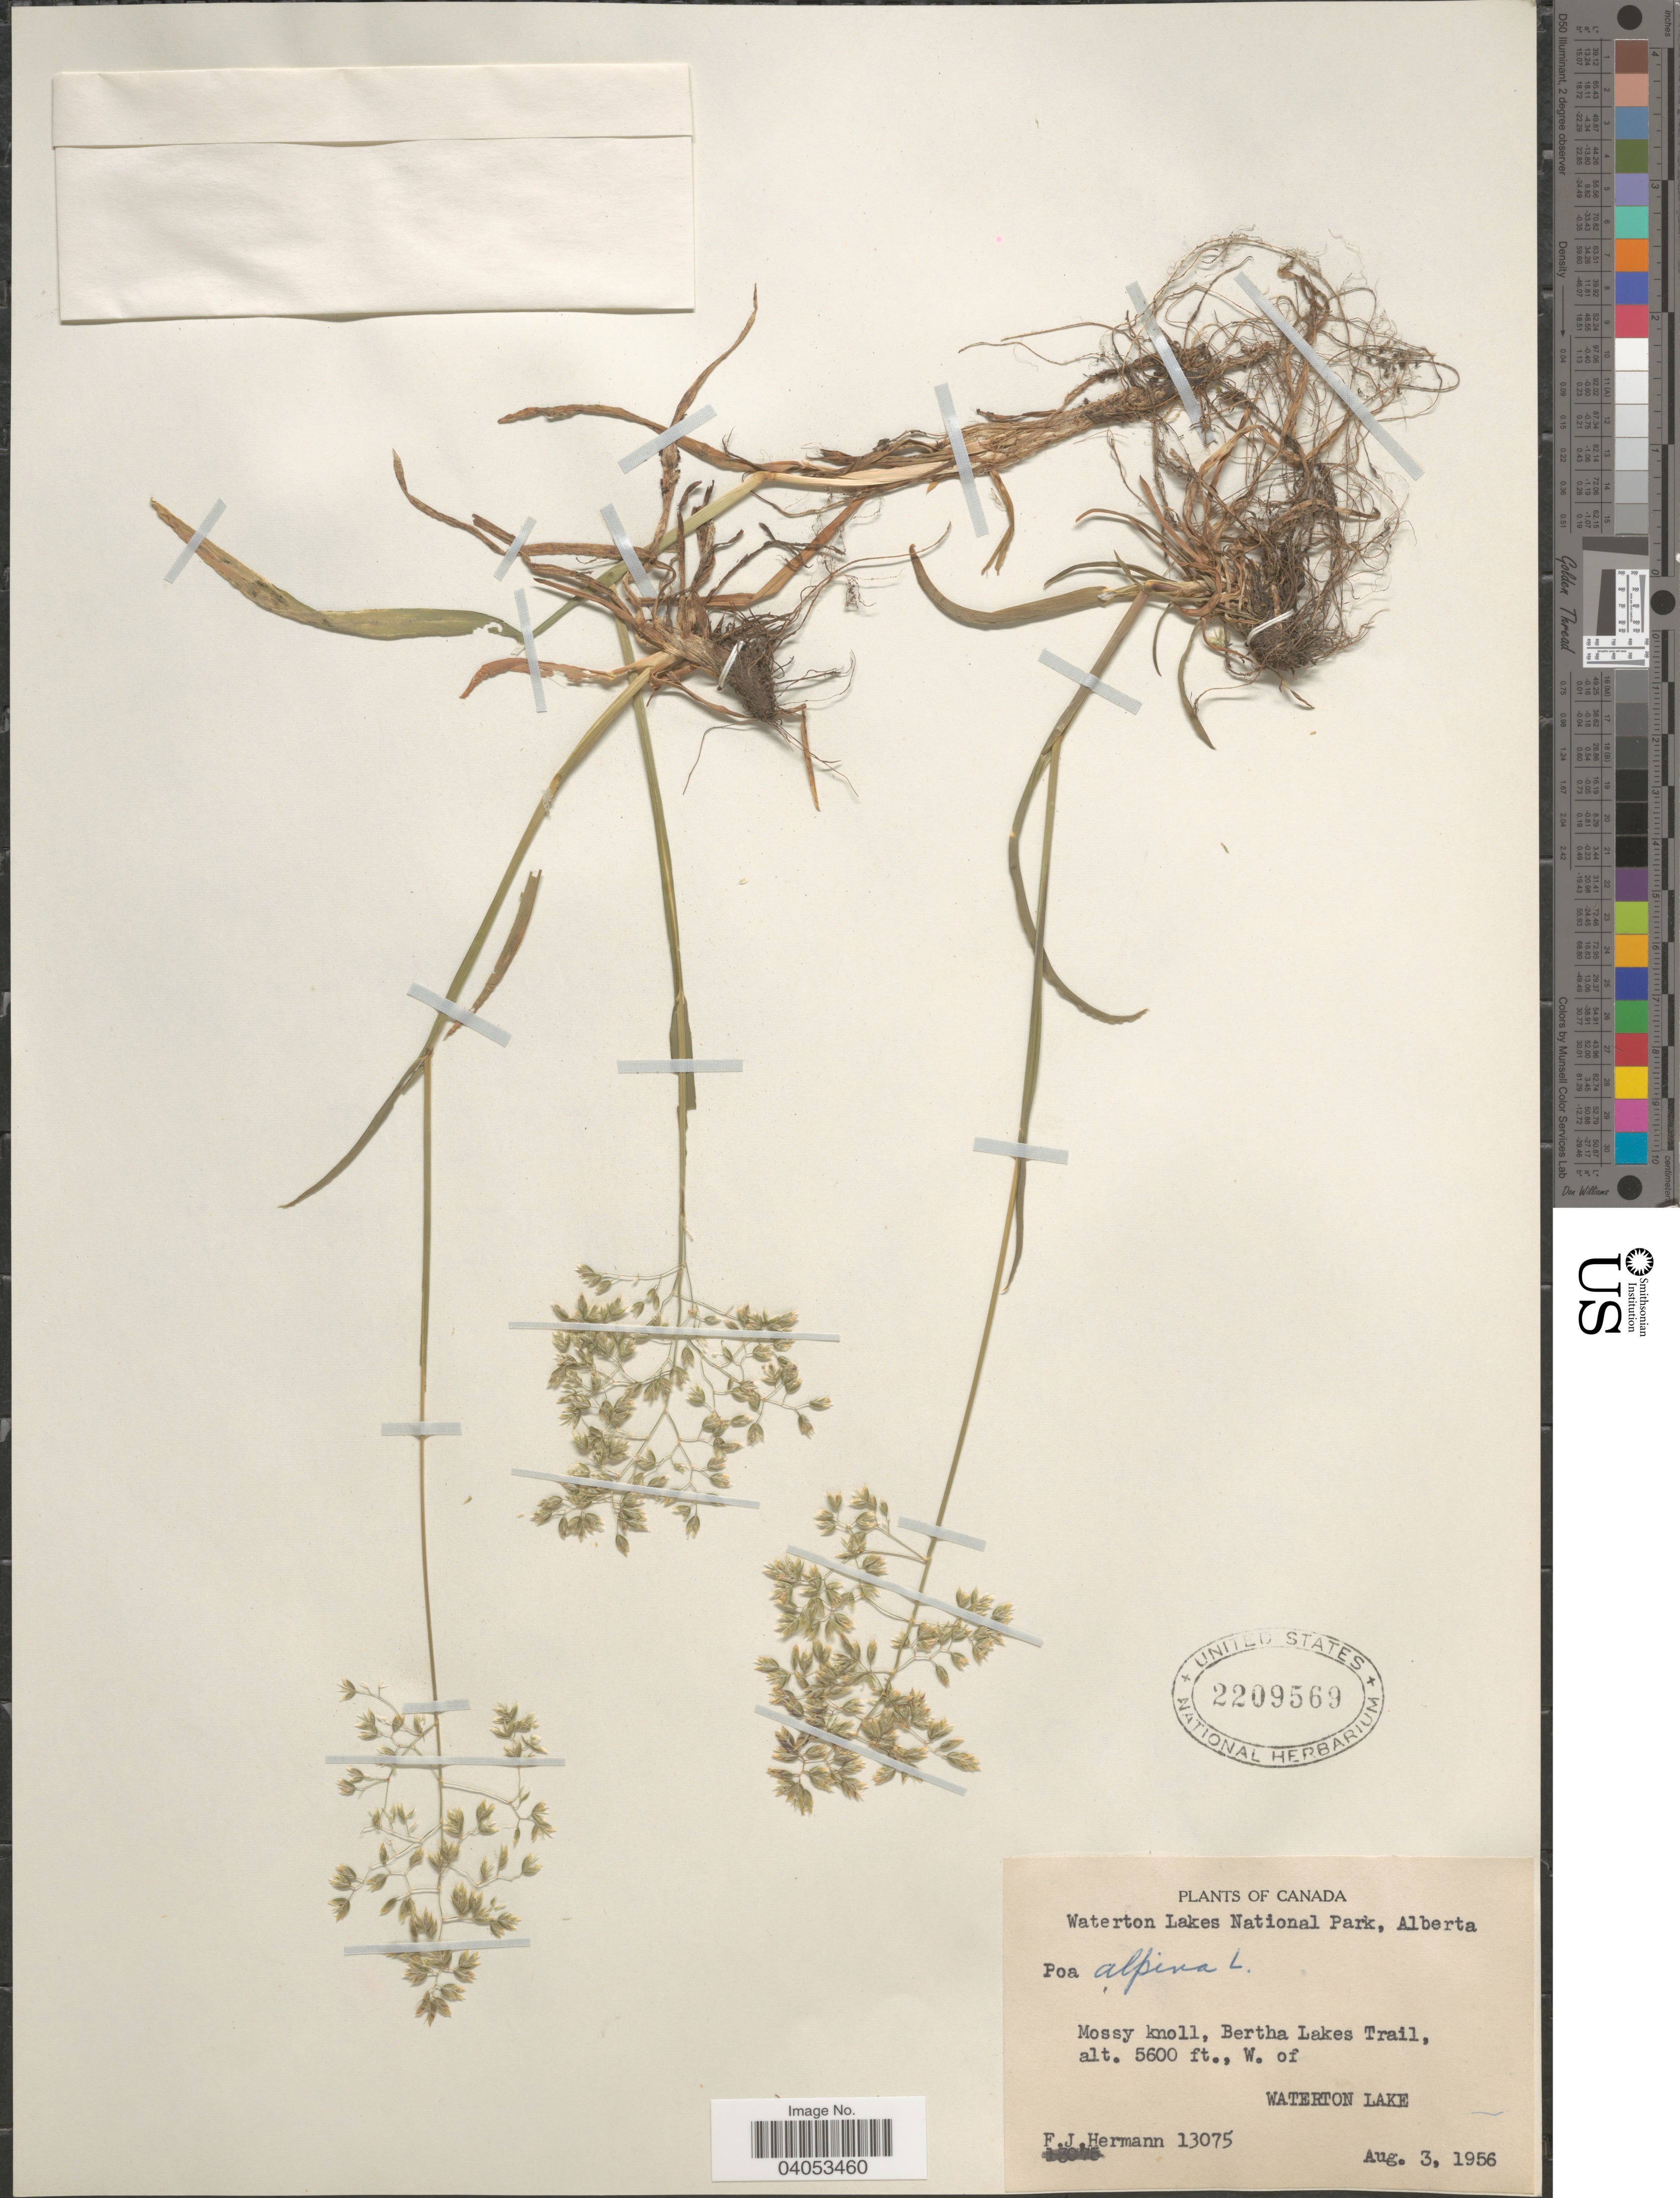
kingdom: Plantae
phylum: Tracheophyta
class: Liliopsida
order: Poales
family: Poaceae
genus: Poa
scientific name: Poa alpina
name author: L.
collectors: F. J. Hermann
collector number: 13075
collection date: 1956-08-03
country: Canada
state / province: Alberta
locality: Waterton Lakes National Park. Bertha Lakes Trail, W. of Waterton Lake.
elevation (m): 1707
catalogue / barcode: US 2209569